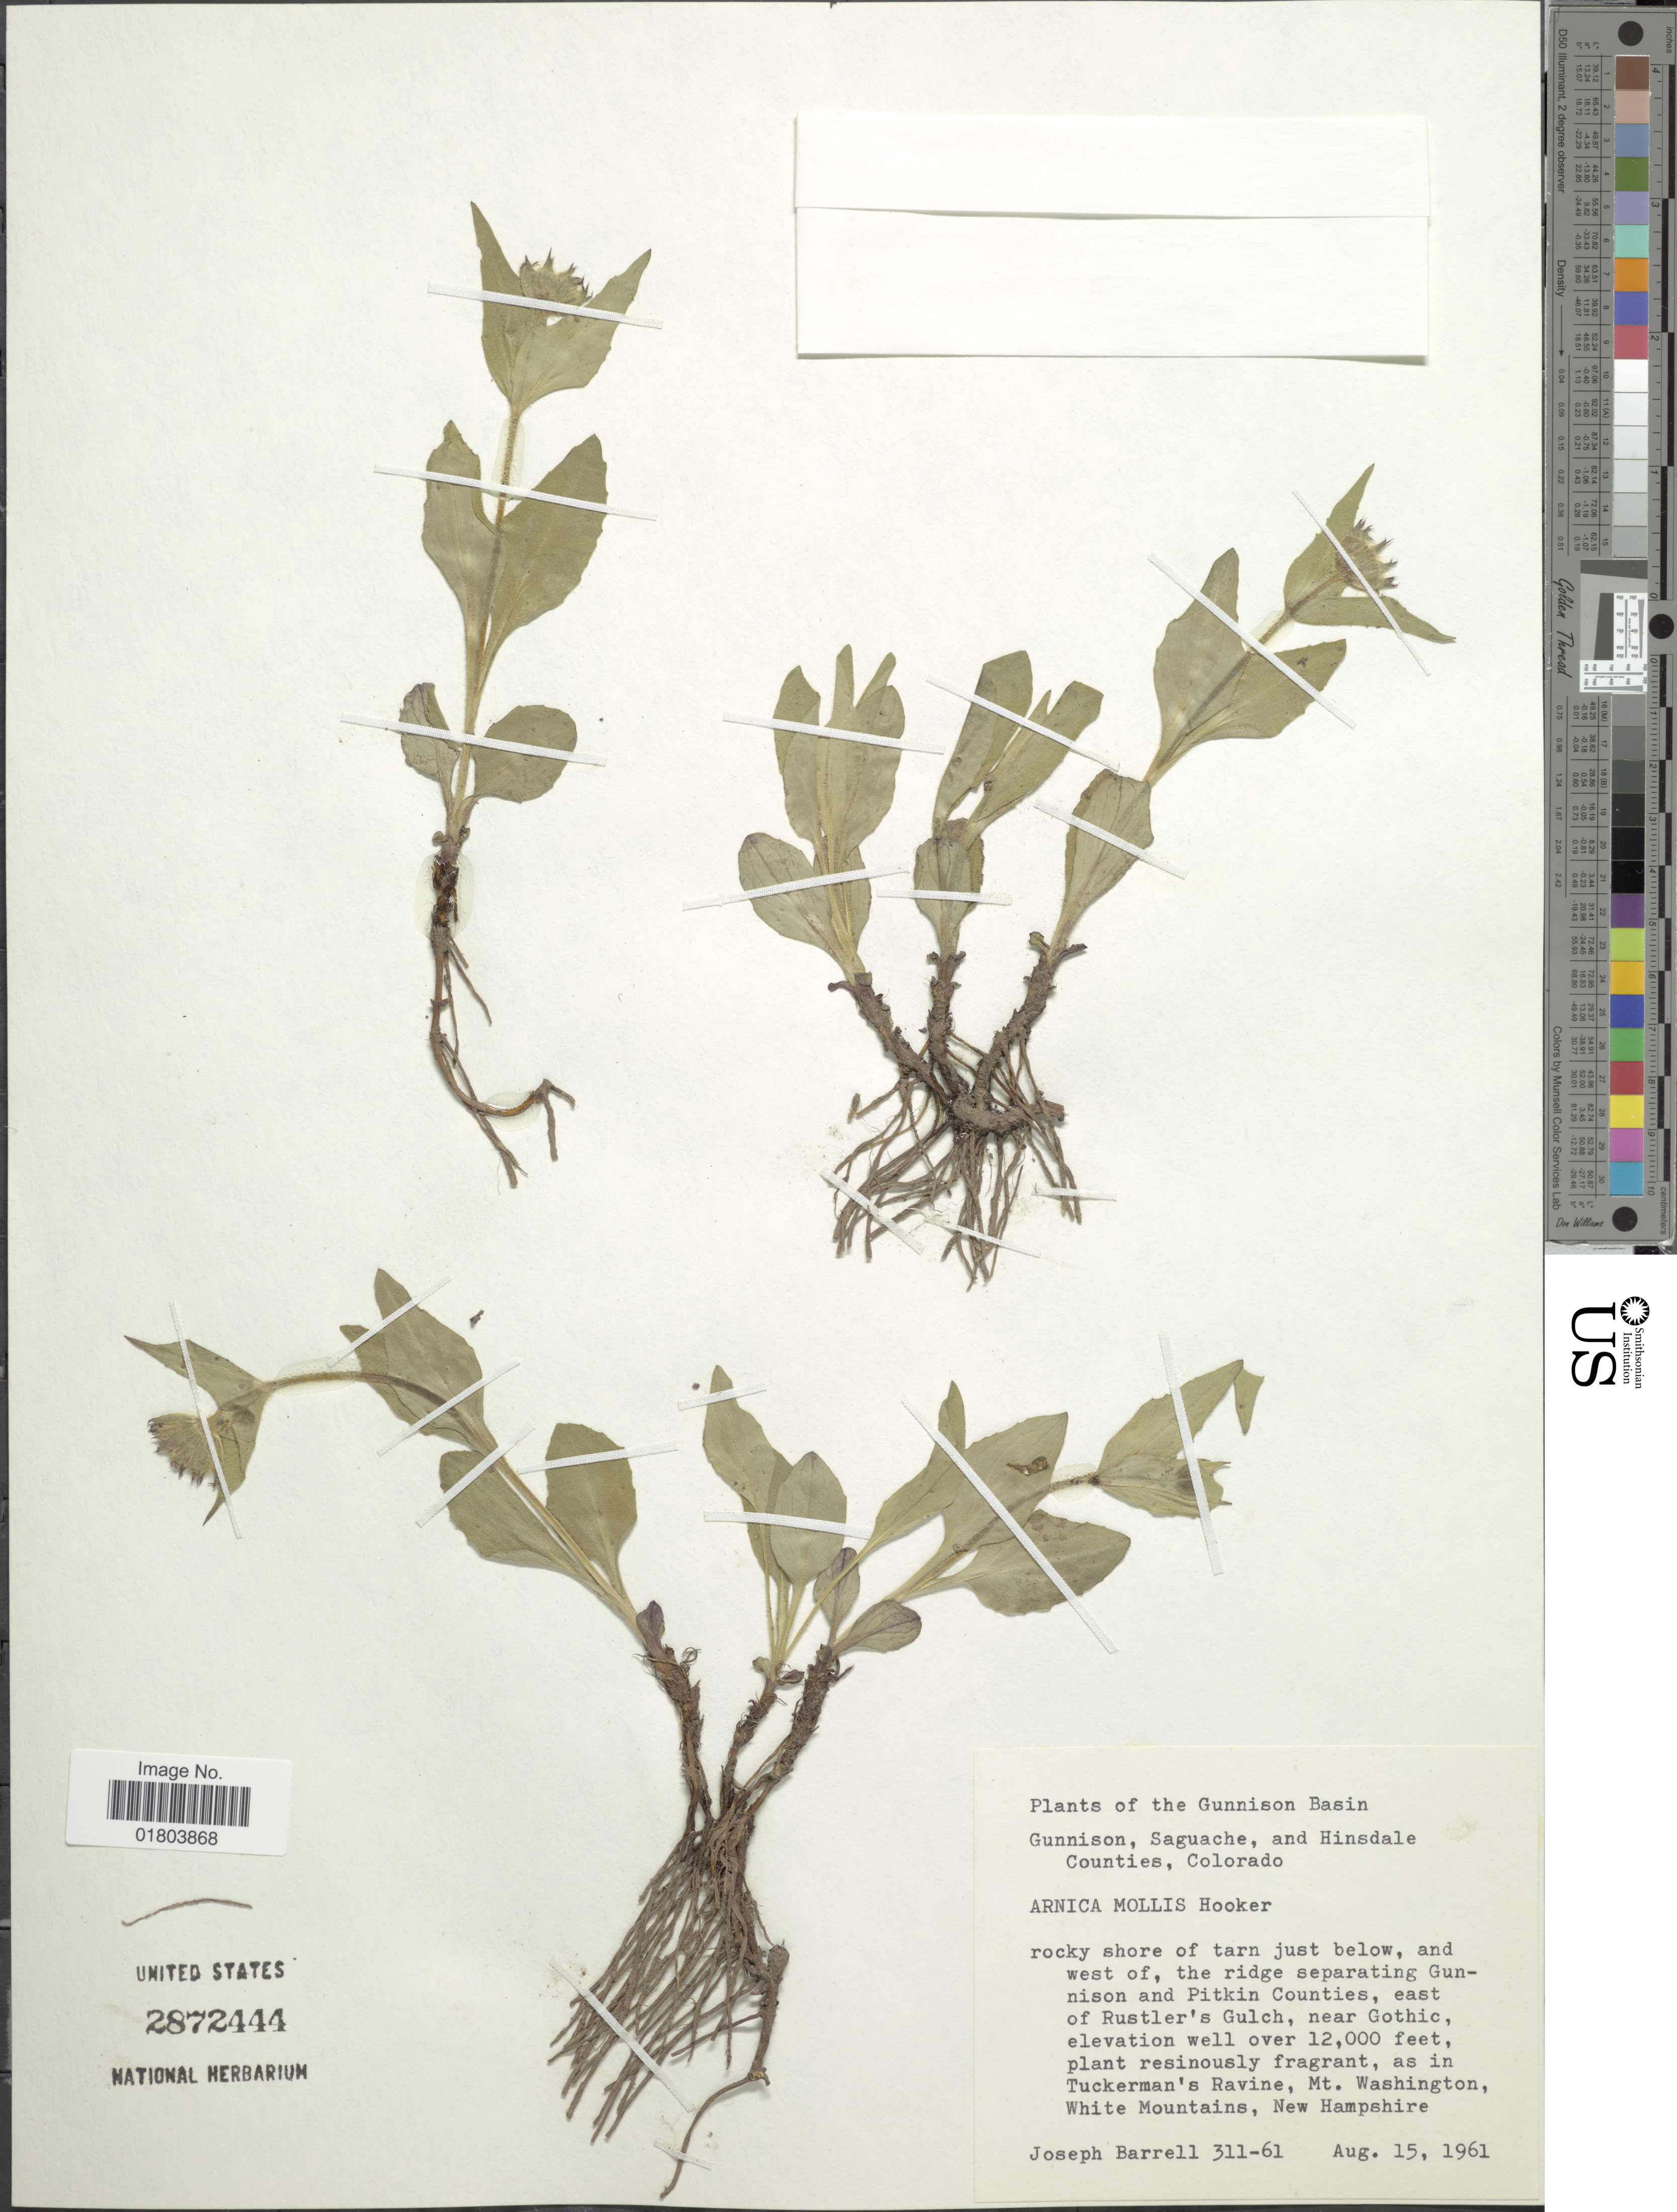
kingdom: Plantae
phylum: Tracheophyta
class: Magnoliopsida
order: Asterales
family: Asteraceae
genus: Arnica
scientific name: Arnica mollis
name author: Hook.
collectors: J. Barrell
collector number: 311-61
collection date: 1961-08-15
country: United States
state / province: New Hampshire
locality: The Gunnison Basin Gunnison, Saguache, and Hinsdale Counties,Colorado, rocky shore of tarn just below, and west of, the ridge separating Gunnison and Pitkin Counties, east of Rustler's Gulch, near Gothic, as in Tuckerman's Ravine, Mt. Washington, White Mountains, New Hampshire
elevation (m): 3658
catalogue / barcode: US 2872444